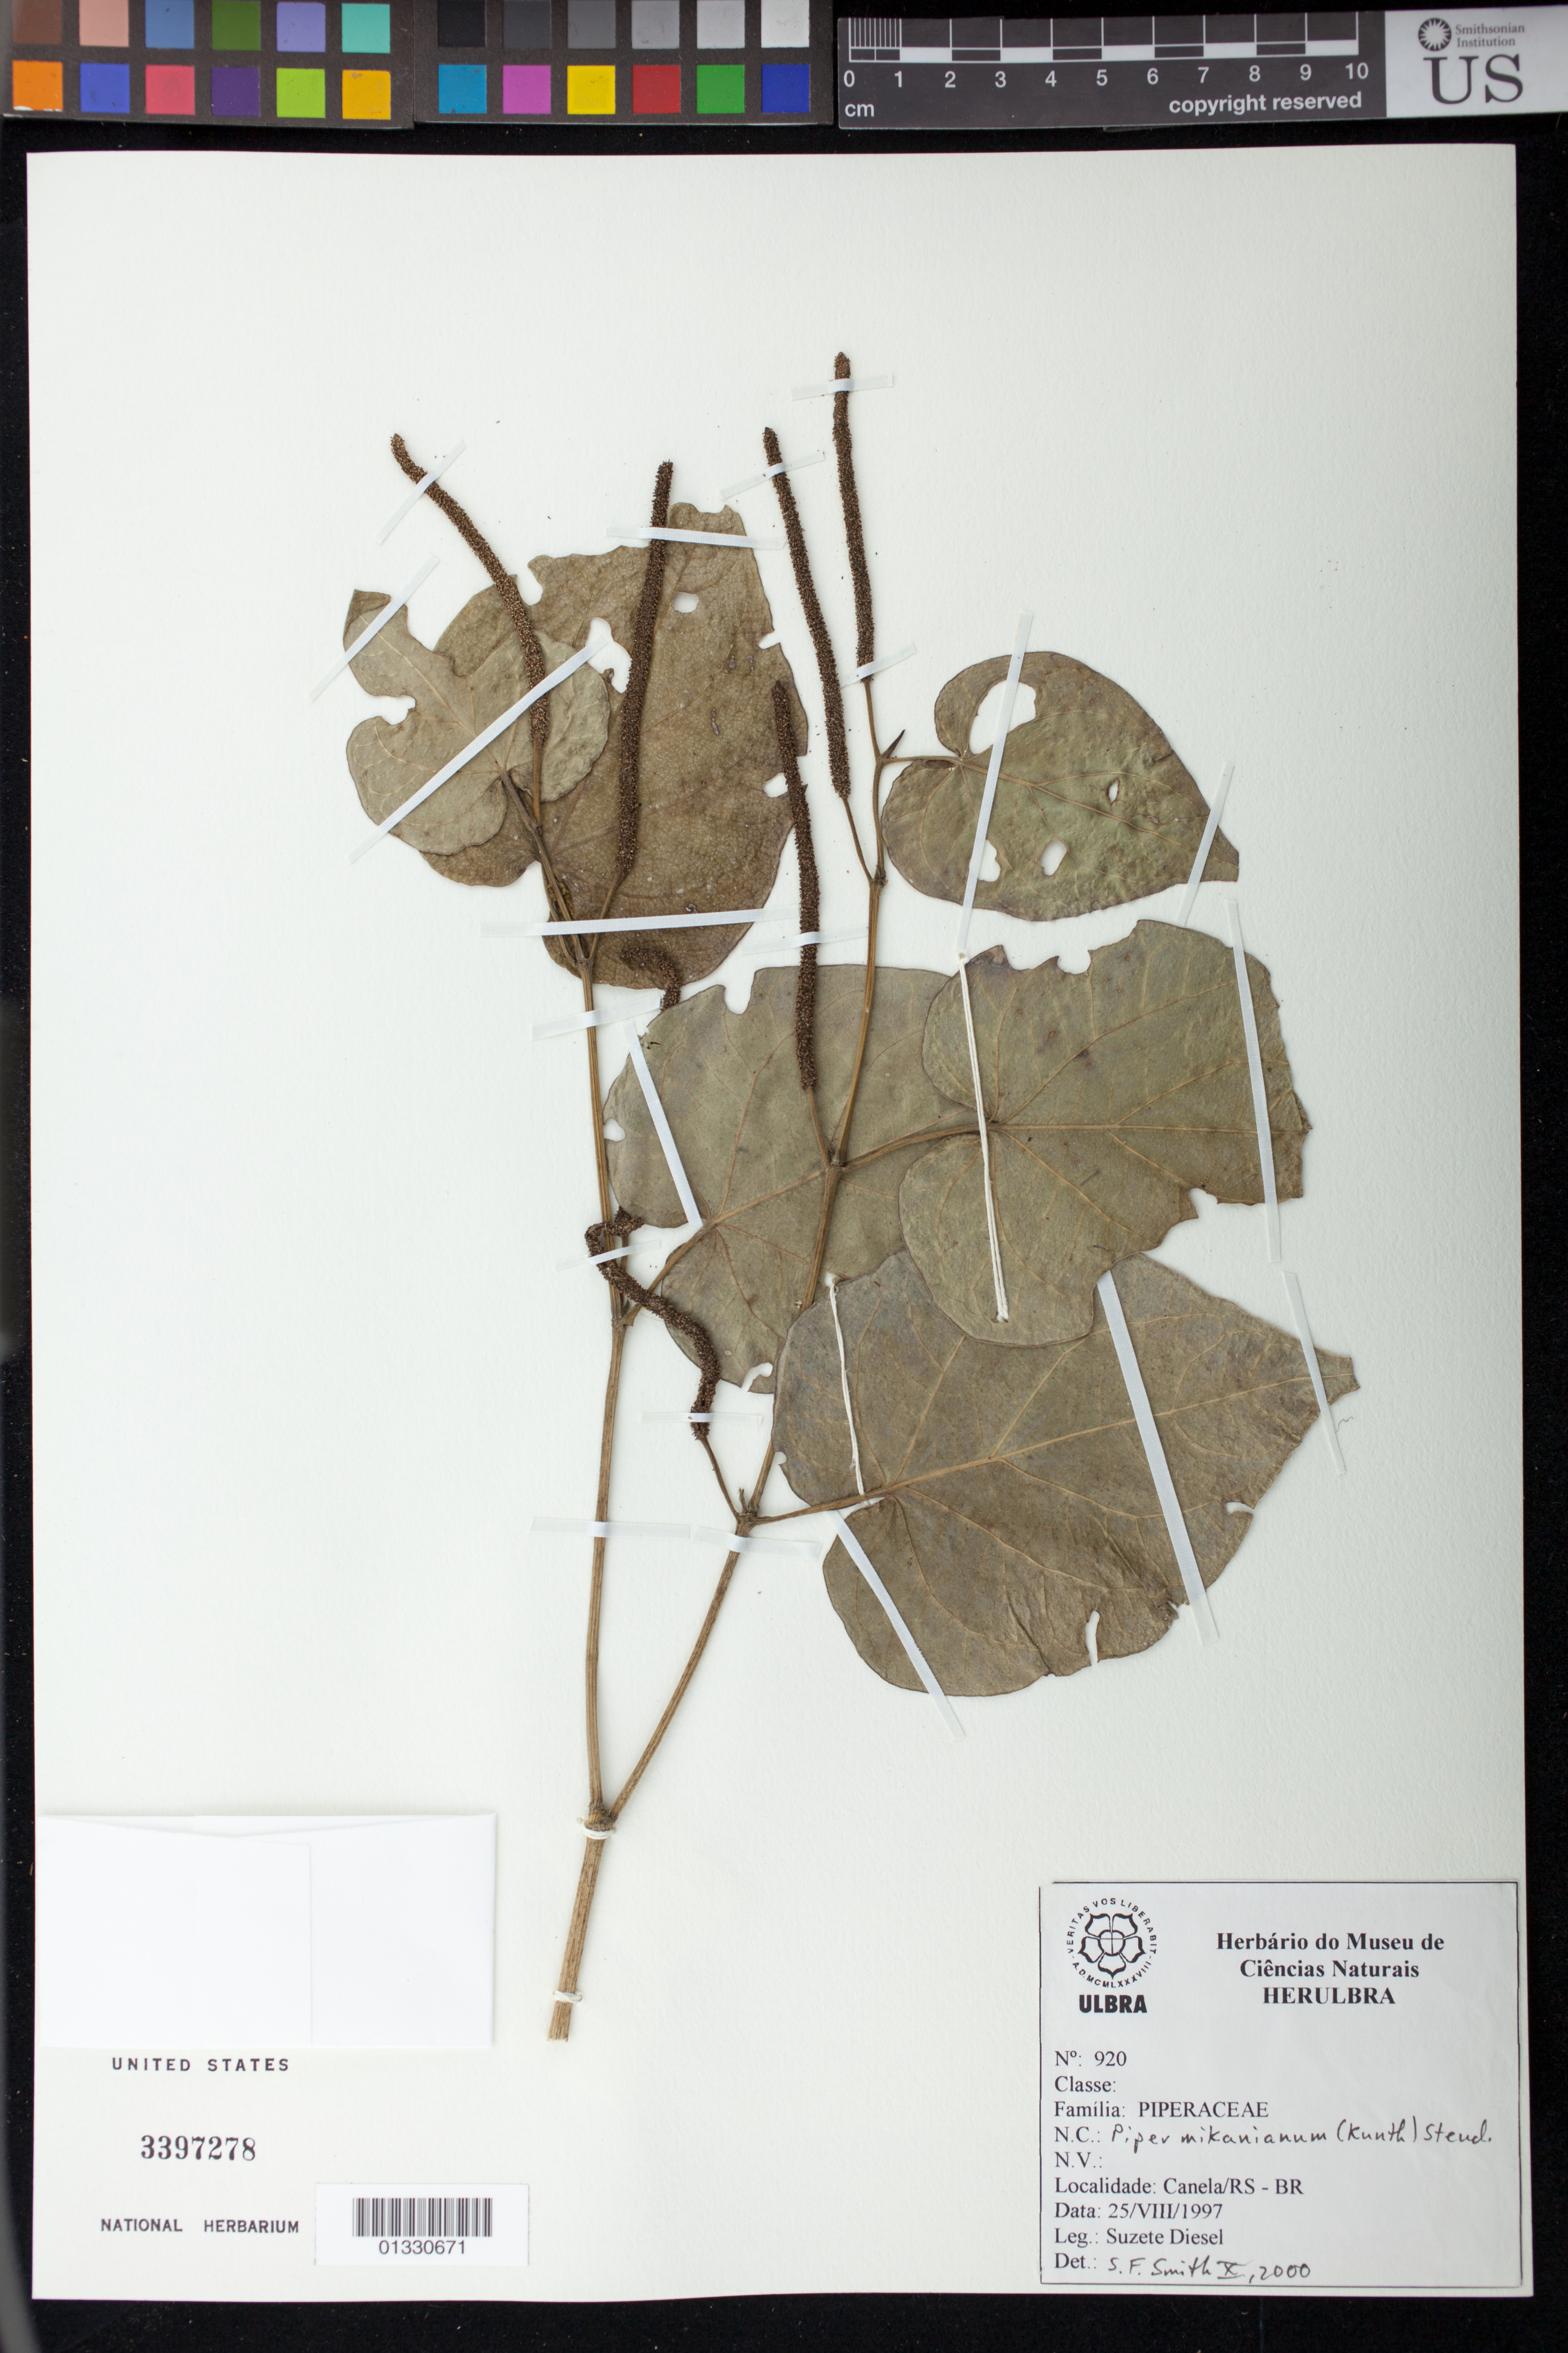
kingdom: Plantae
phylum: Tracheophyta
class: Magnoliopsida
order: Piperales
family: Piperaceae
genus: Piper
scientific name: Piper mikanianum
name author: Kunth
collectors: S. Diesel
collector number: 920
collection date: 1997-08-25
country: Brazil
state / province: Rio Grande do Sul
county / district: Canela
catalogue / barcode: US 3397278